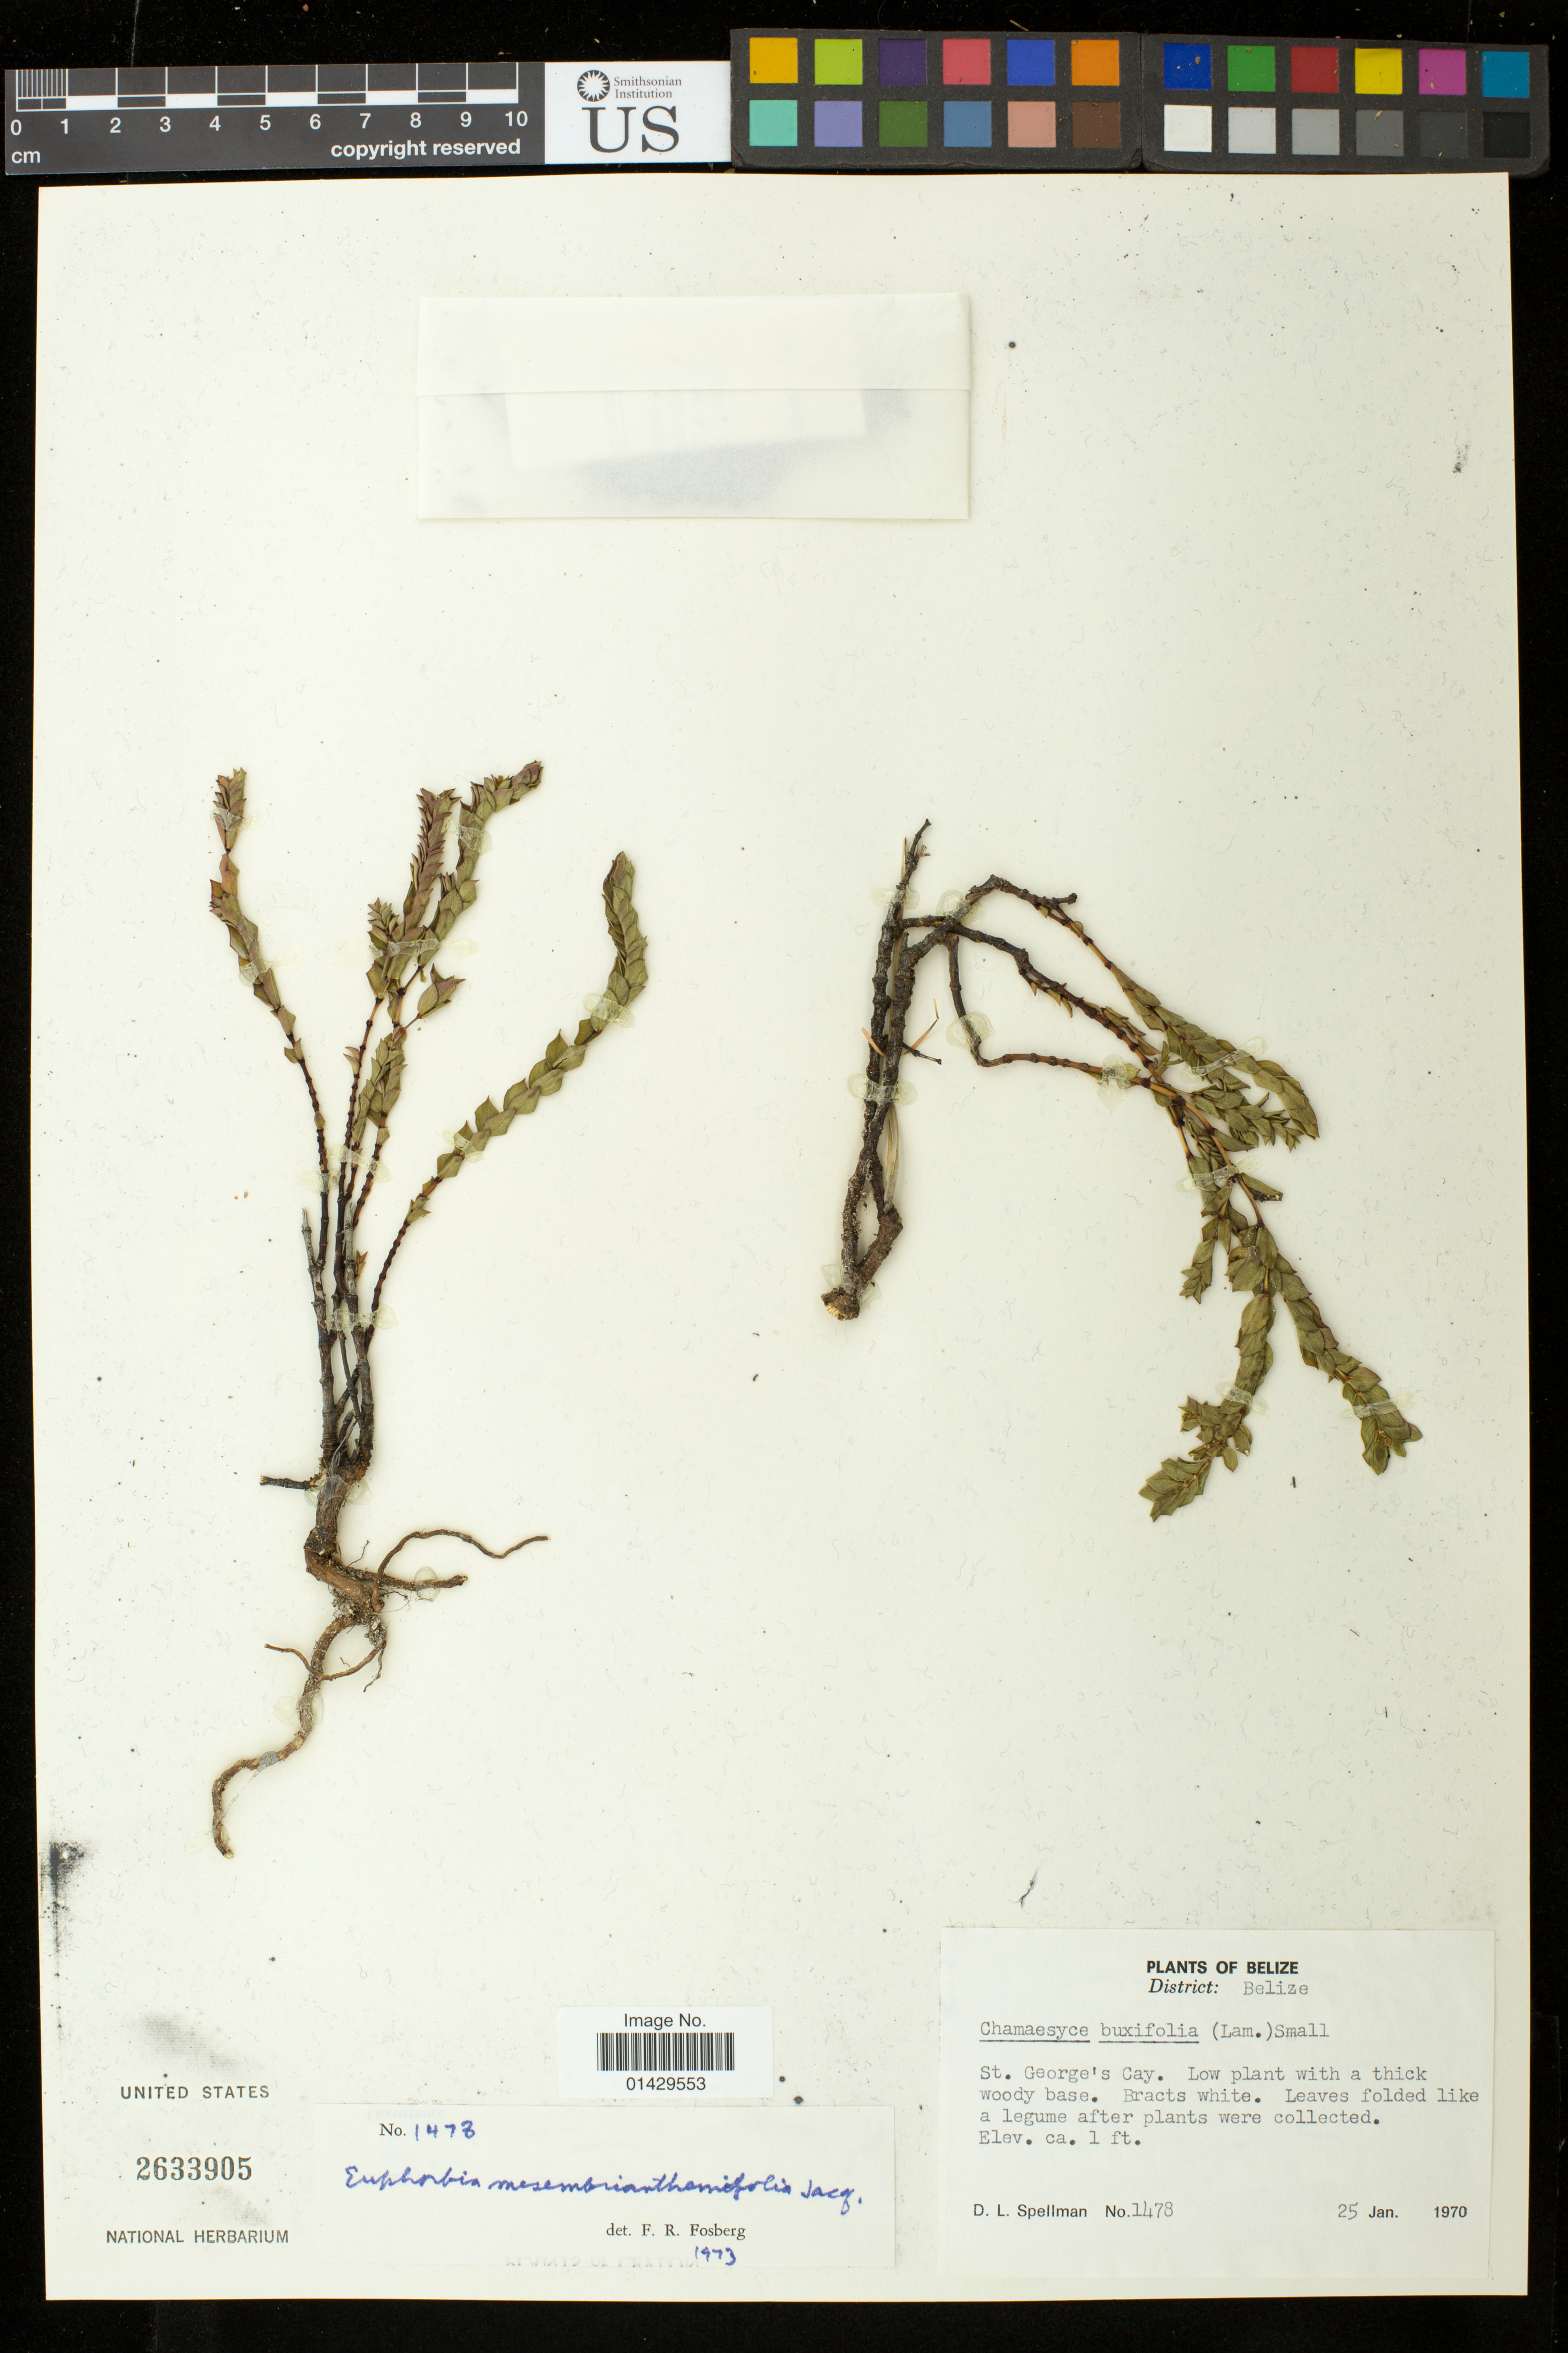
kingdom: Plantae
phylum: Tracheophyta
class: Magnoliopsida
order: Malpighiales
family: Euphorbiaceae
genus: Euphorbia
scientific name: Euphorbia mesembryanthemifolia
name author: Jacq.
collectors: D. L. Spellman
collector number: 1478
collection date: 1970-01-25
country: Belize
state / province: Belize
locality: St George's Cay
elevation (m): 0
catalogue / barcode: US 2633905